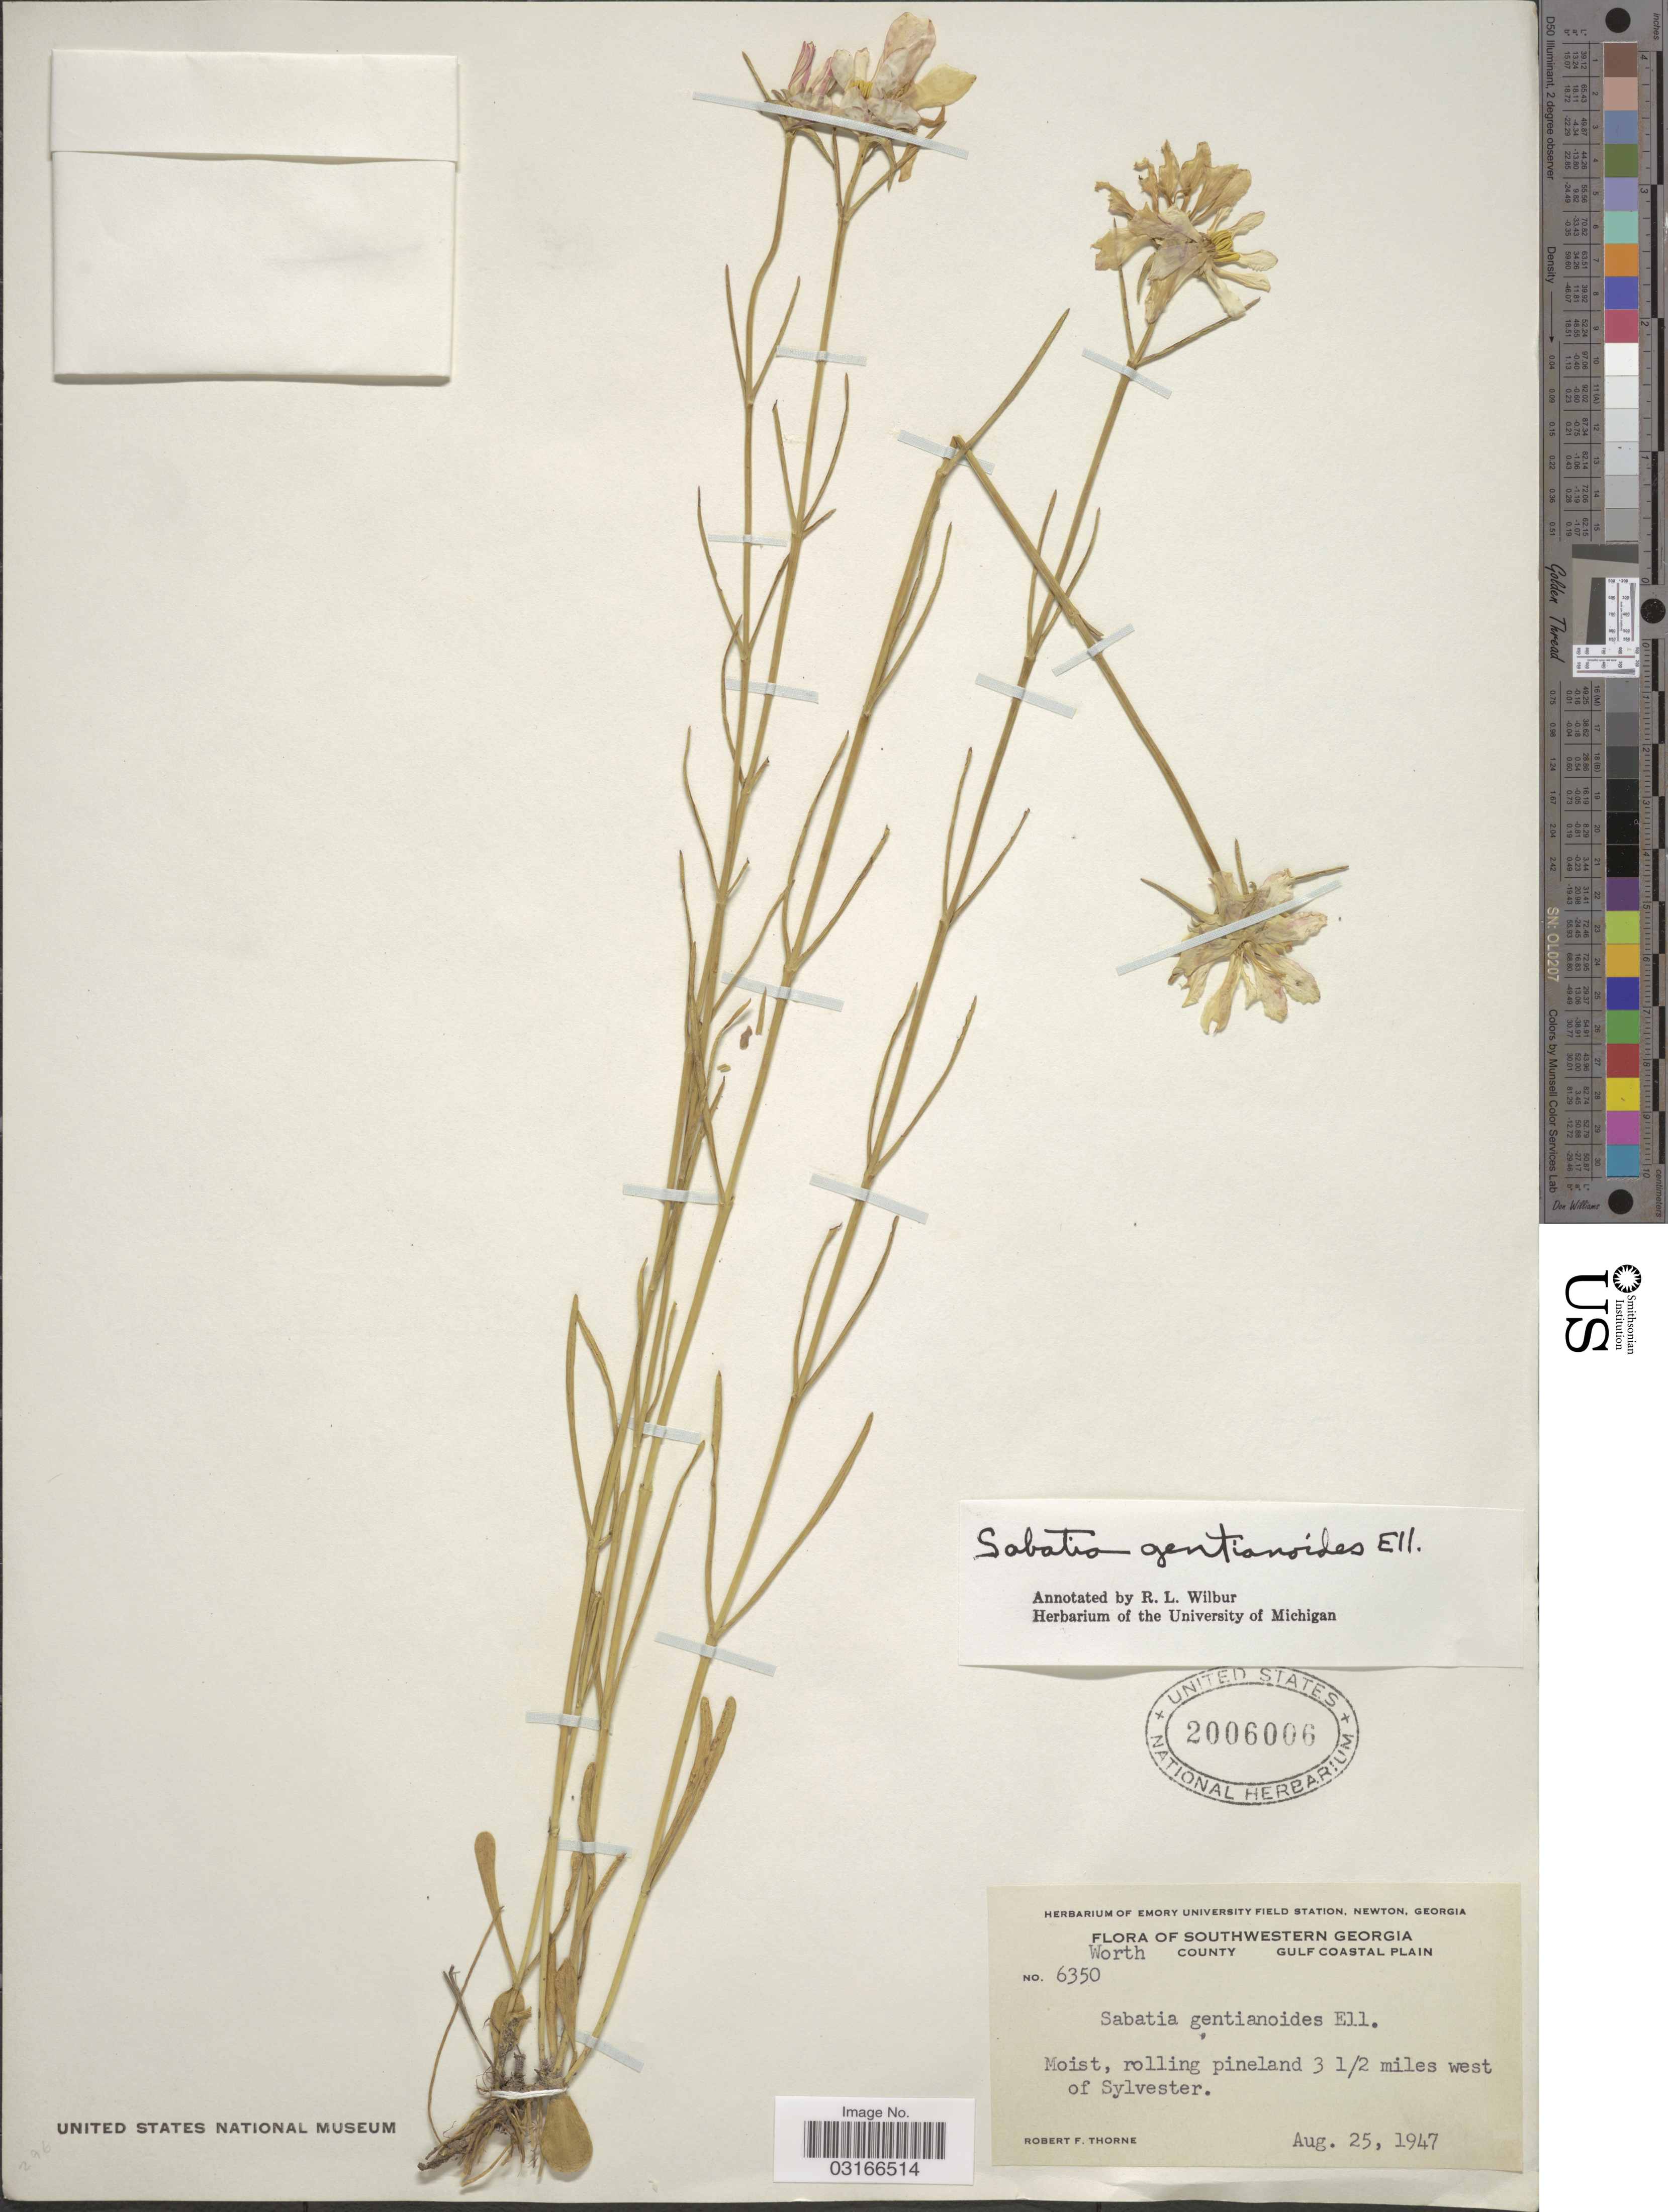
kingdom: Plantae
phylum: Tracheophyta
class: Magnoliopsida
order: Gentianales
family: Gentianaceae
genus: Sabatia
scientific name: Sabatia gentianoides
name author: Elliott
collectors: R. F. Thorne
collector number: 6350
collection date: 1947-08-25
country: United States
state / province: Georgia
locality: Southwestern Georgia, Worth County Gulf Coastal Plain, Moist, rolling pineland 3½ miles west of Sylvester.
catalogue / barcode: US 2006006